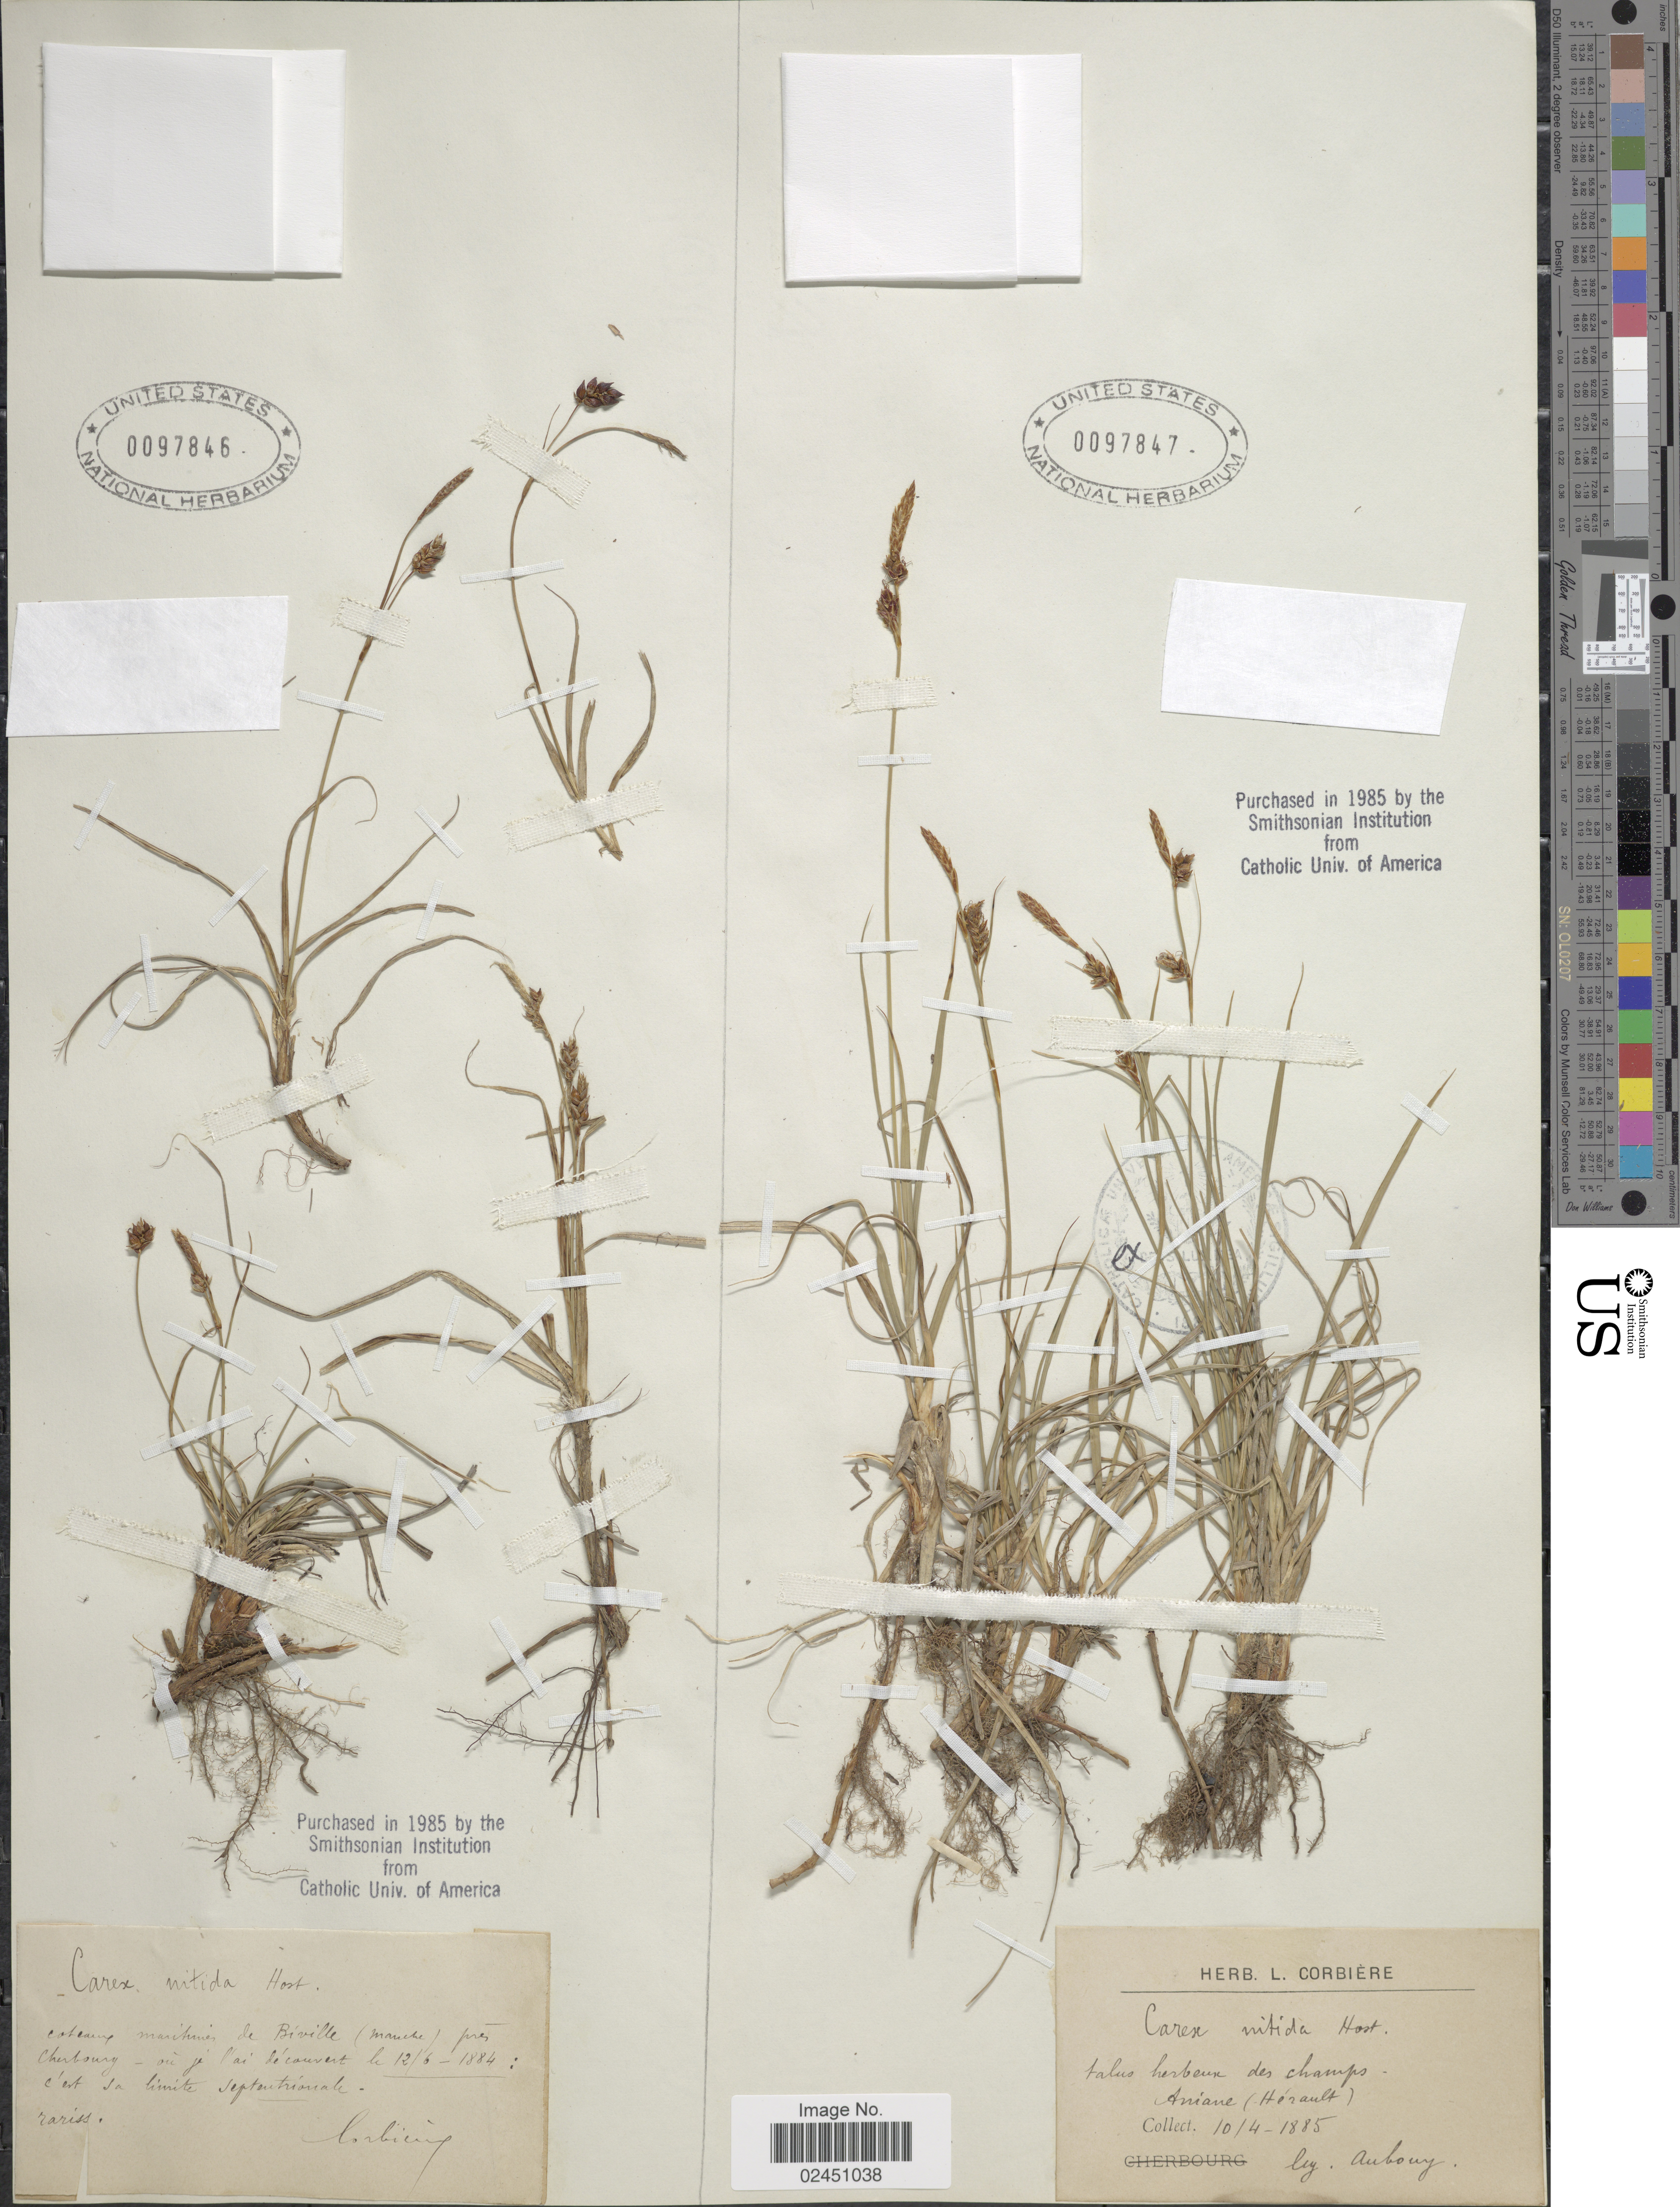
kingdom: Plantae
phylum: Tracheophyta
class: Liliopsida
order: Poales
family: Cyperaceae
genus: Carex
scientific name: Carex liparocarpos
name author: Gaudin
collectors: Aubouy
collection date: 1885-04-10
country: France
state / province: Occitanie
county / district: Hérault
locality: Talus herbeux des champs Aniane (Herault)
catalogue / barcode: US 97847-2